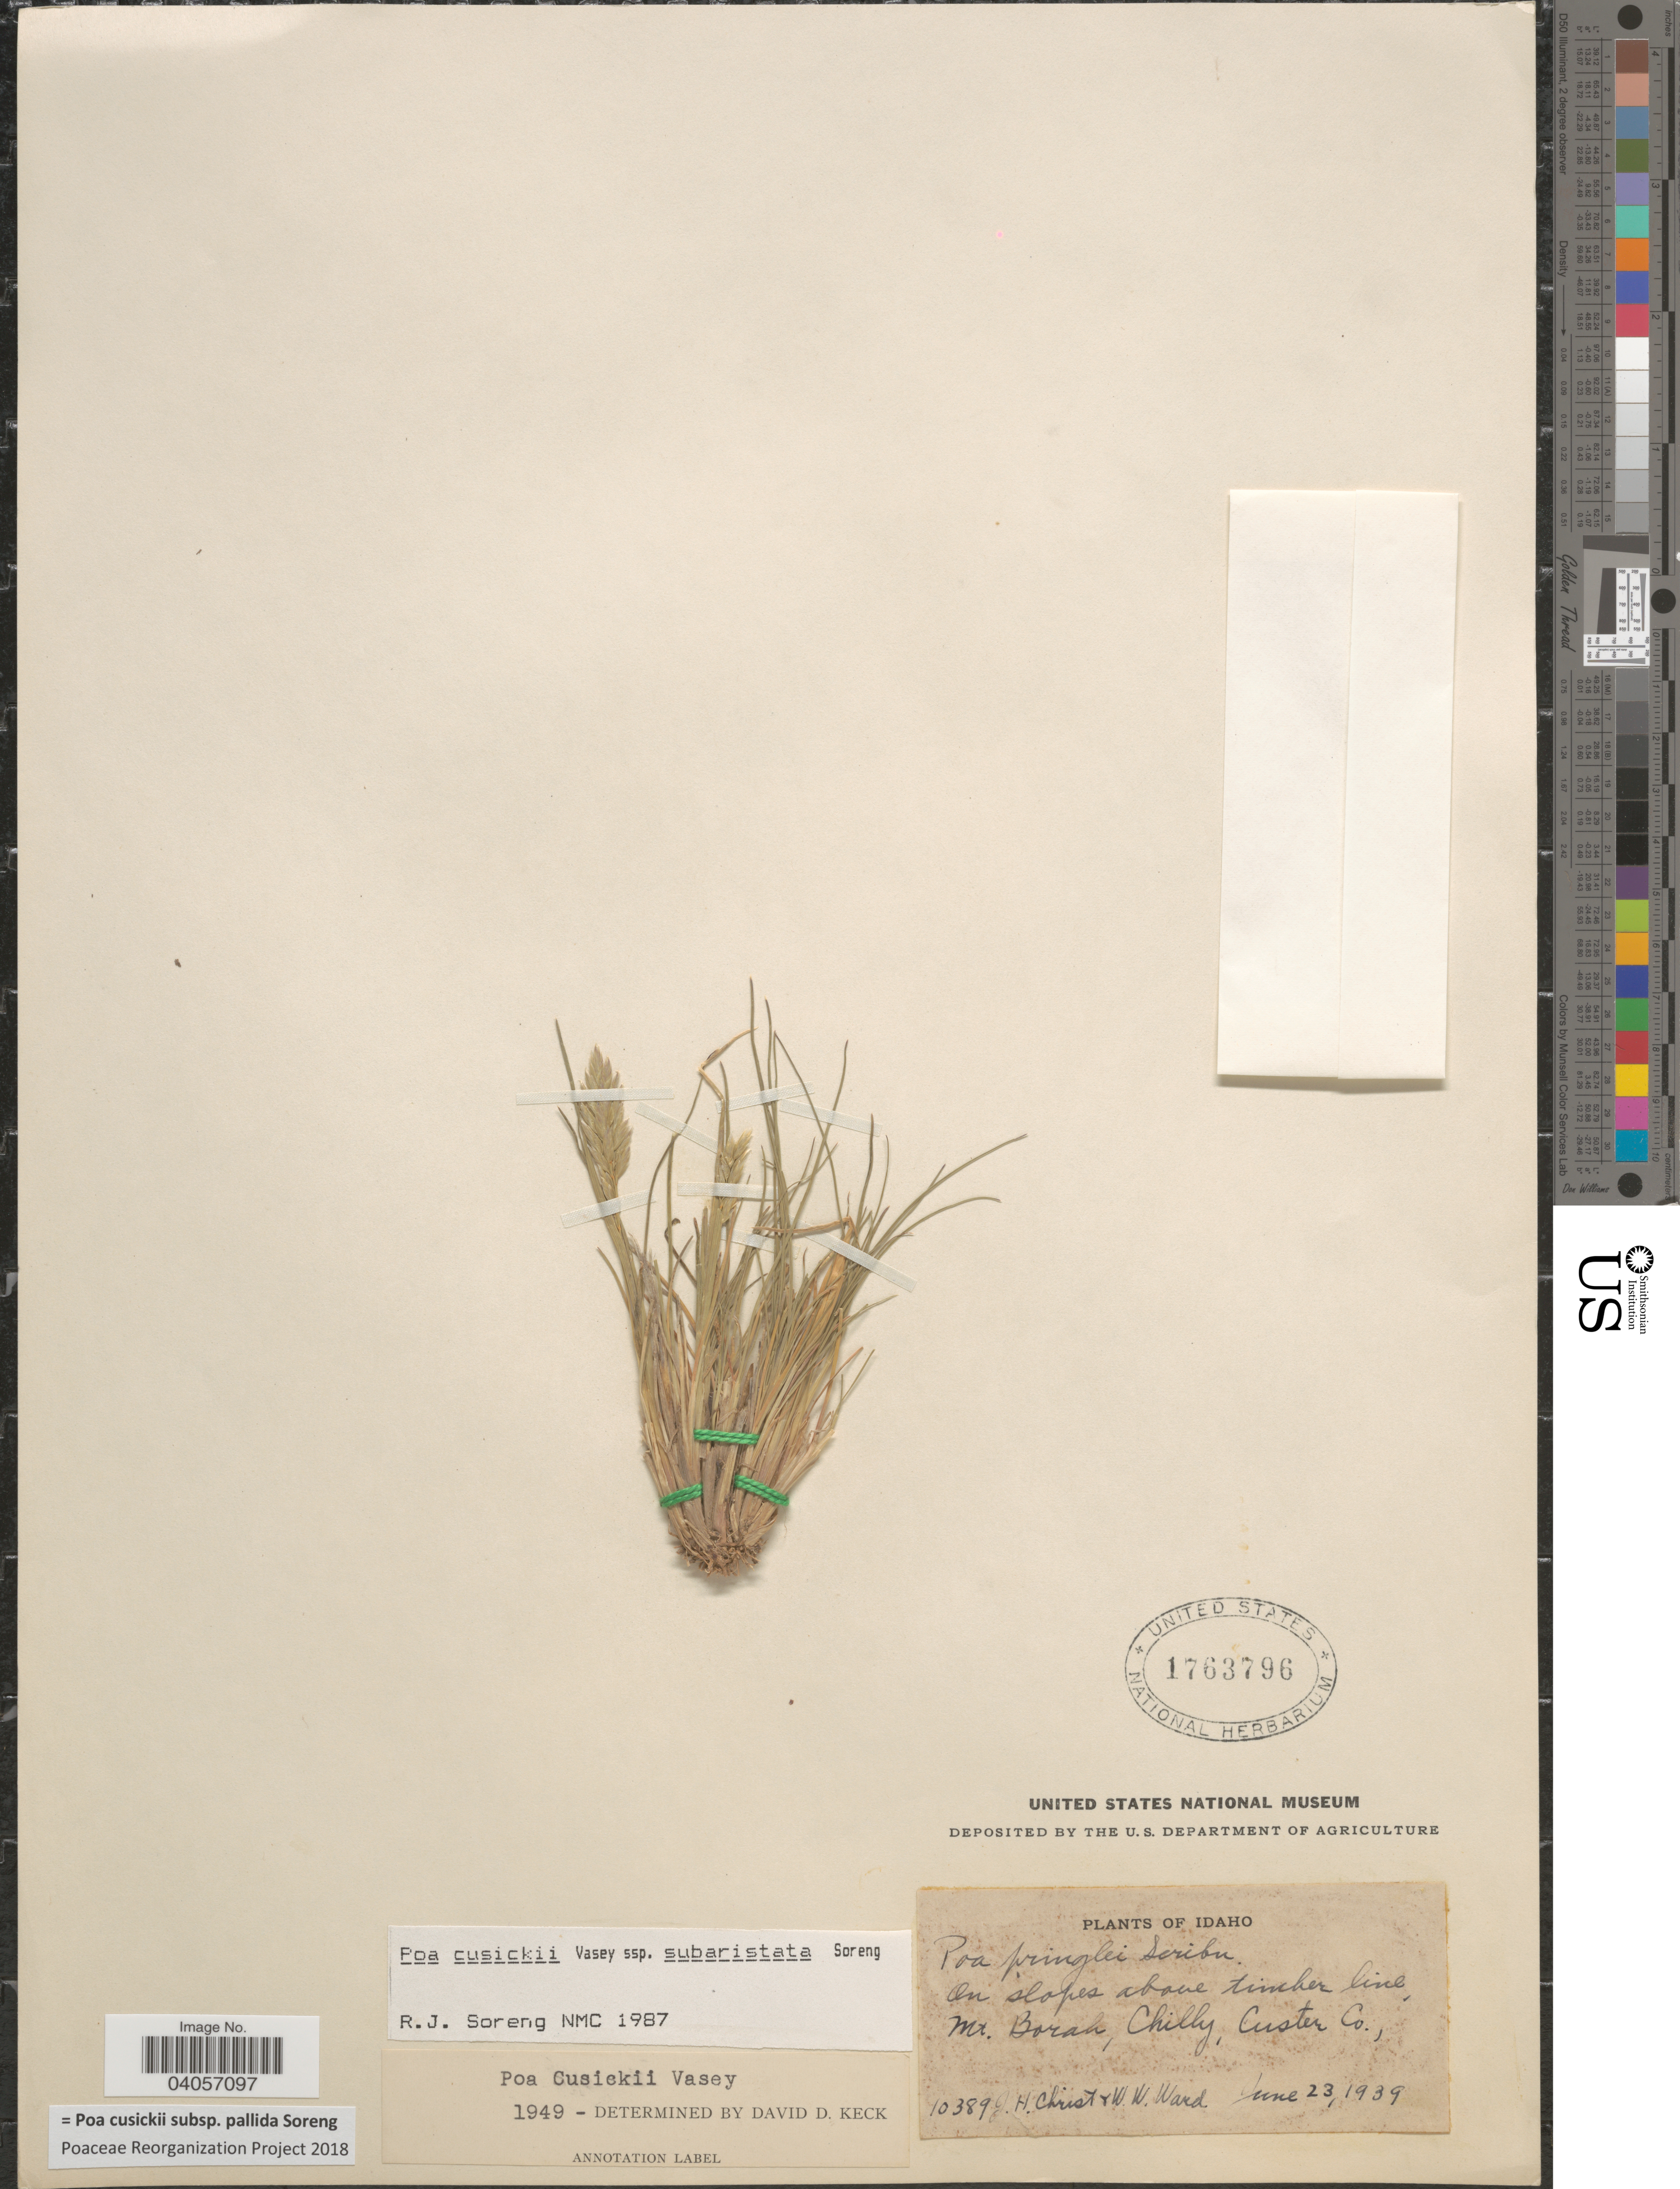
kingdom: Plantae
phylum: Tracheophyta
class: Liliopsida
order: Poales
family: Poaceae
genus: Poa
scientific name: Poa cusickii subsp. pallida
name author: Soreng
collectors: J. H. Christ & W. Ward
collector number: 10389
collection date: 1939-06-23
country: United States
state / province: Idaho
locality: On slopes timber line, Mt. Borah, Chilly, Custer Co.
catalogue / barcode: US 1763796